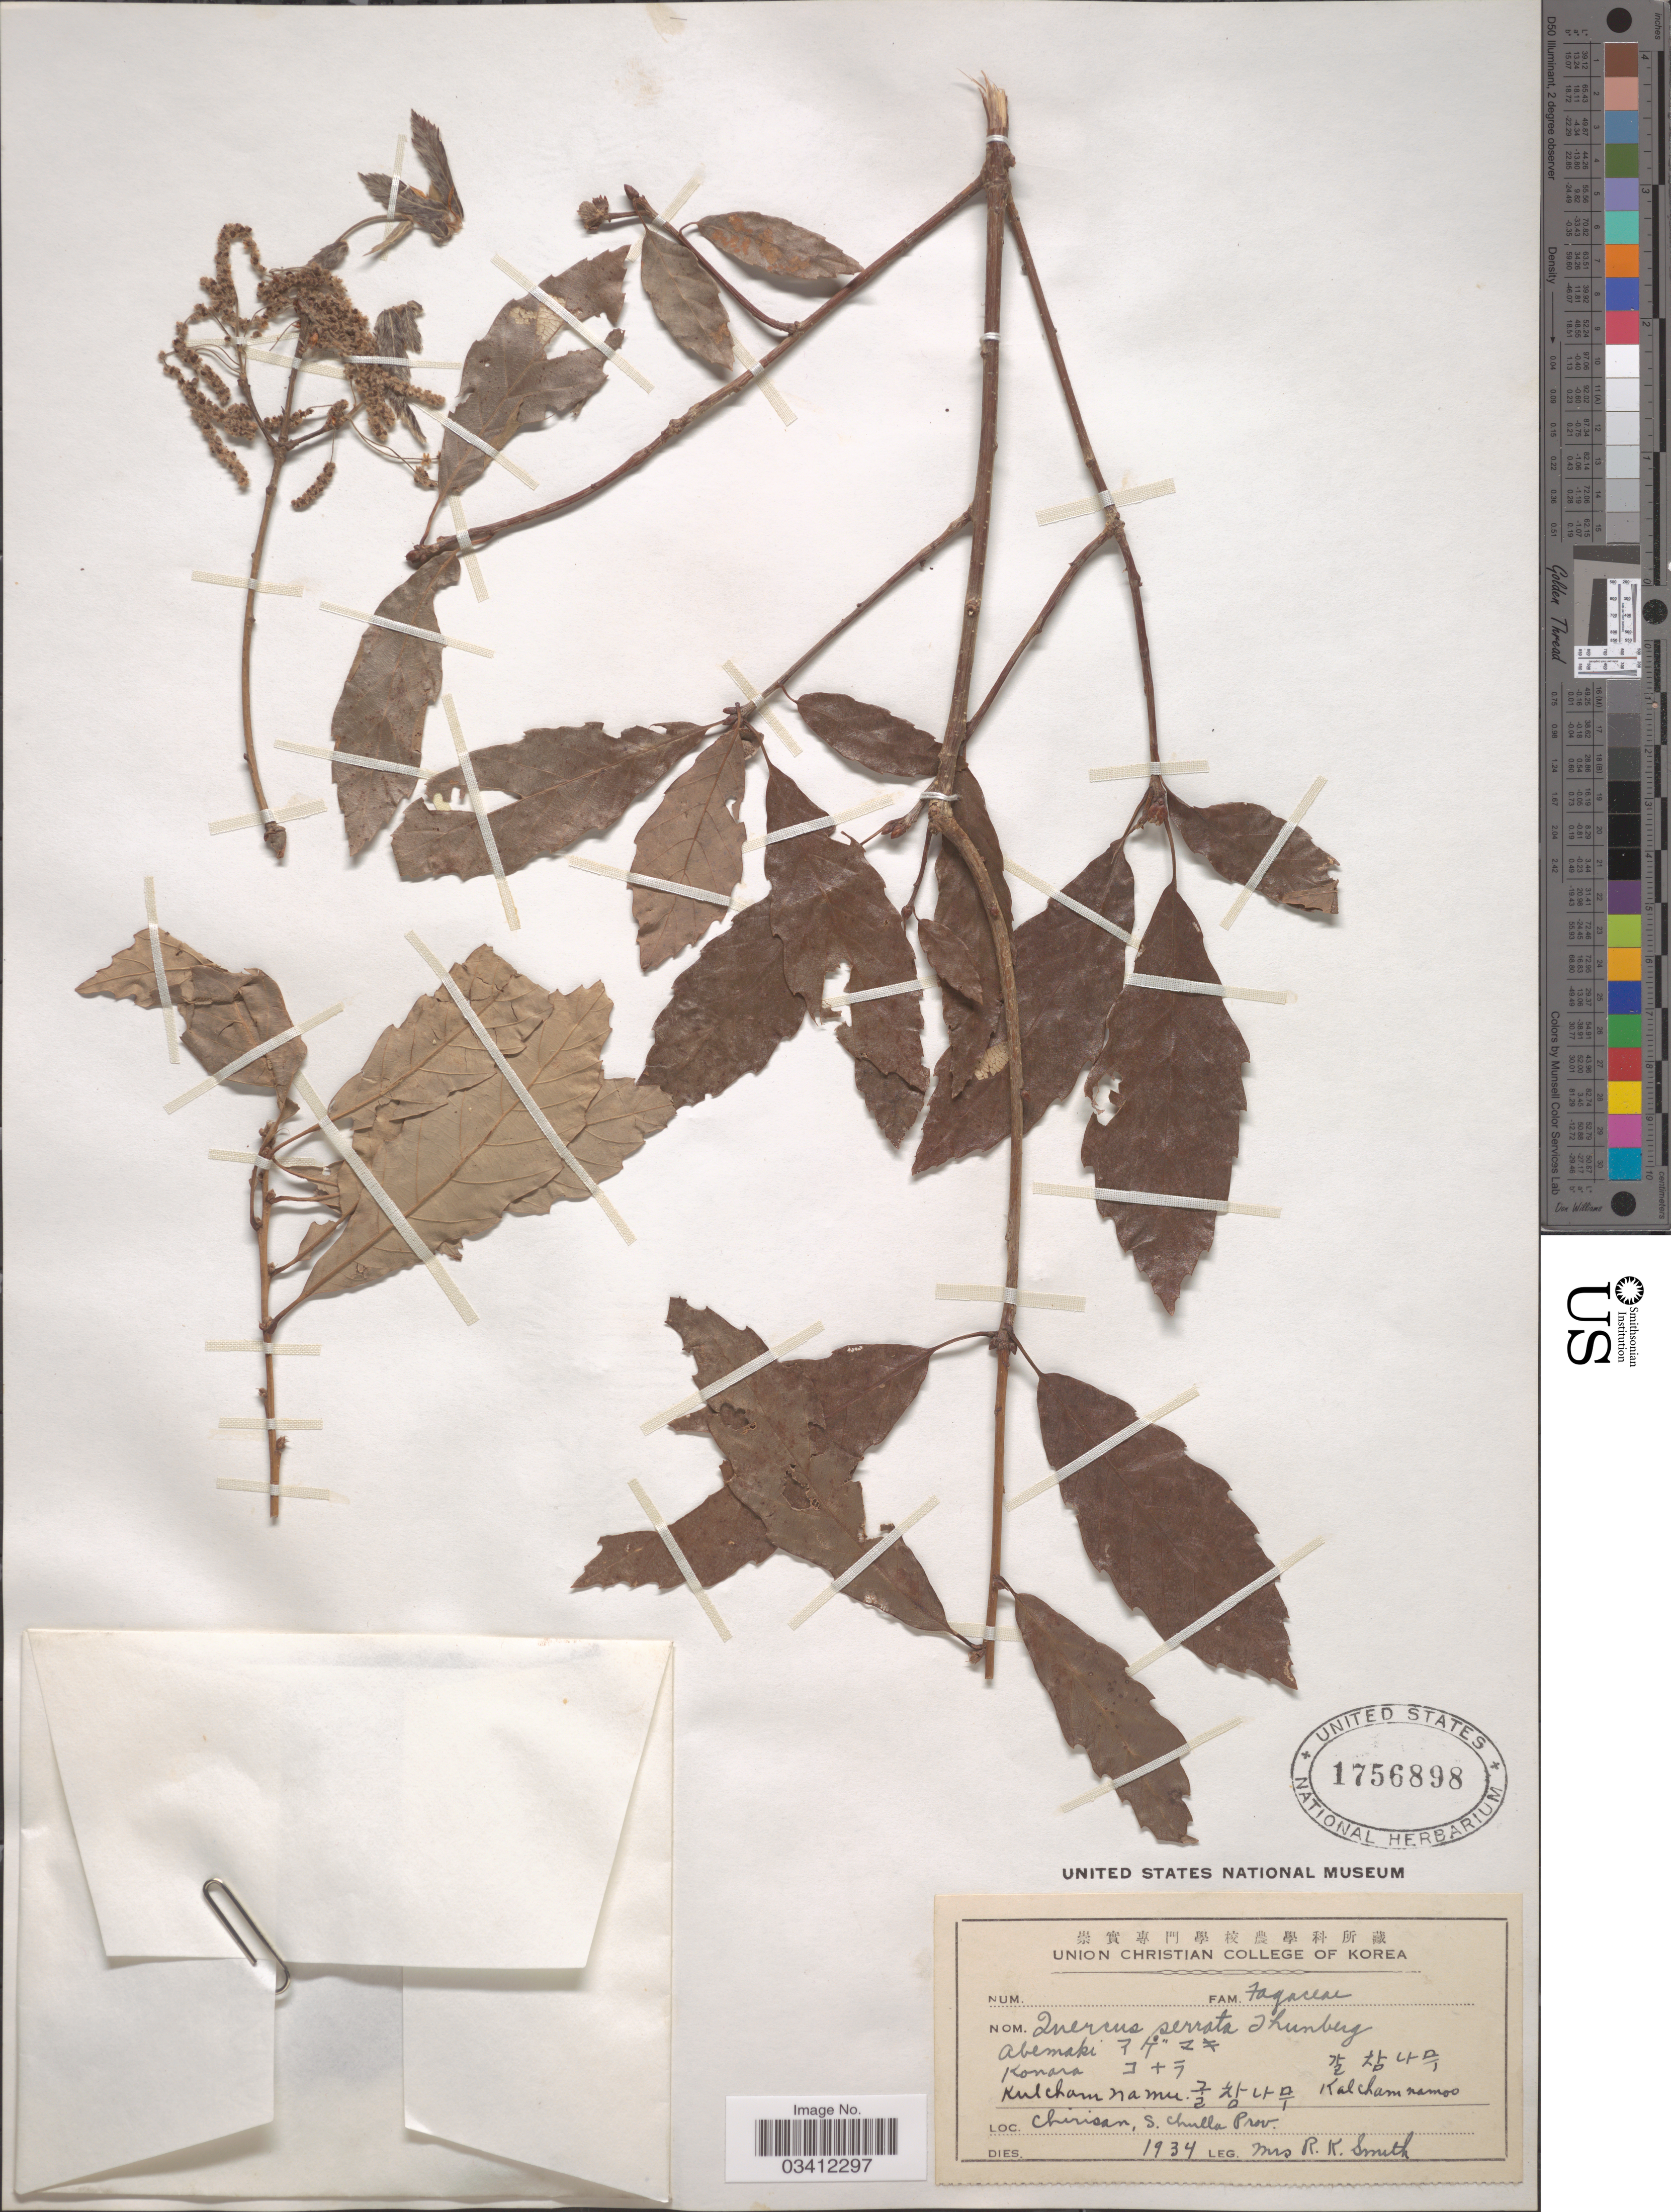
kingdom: Plantae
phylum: Tracheophyta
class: Magnoliopsida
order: Fagales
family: Fagaceae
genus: Quercus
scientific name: Quercus serrata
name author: Thunb.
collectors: Mrs. R. K. Smith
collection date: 1934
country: South Korea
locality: Chirisan, S. Chulla Prov.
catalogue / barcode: US 1756898